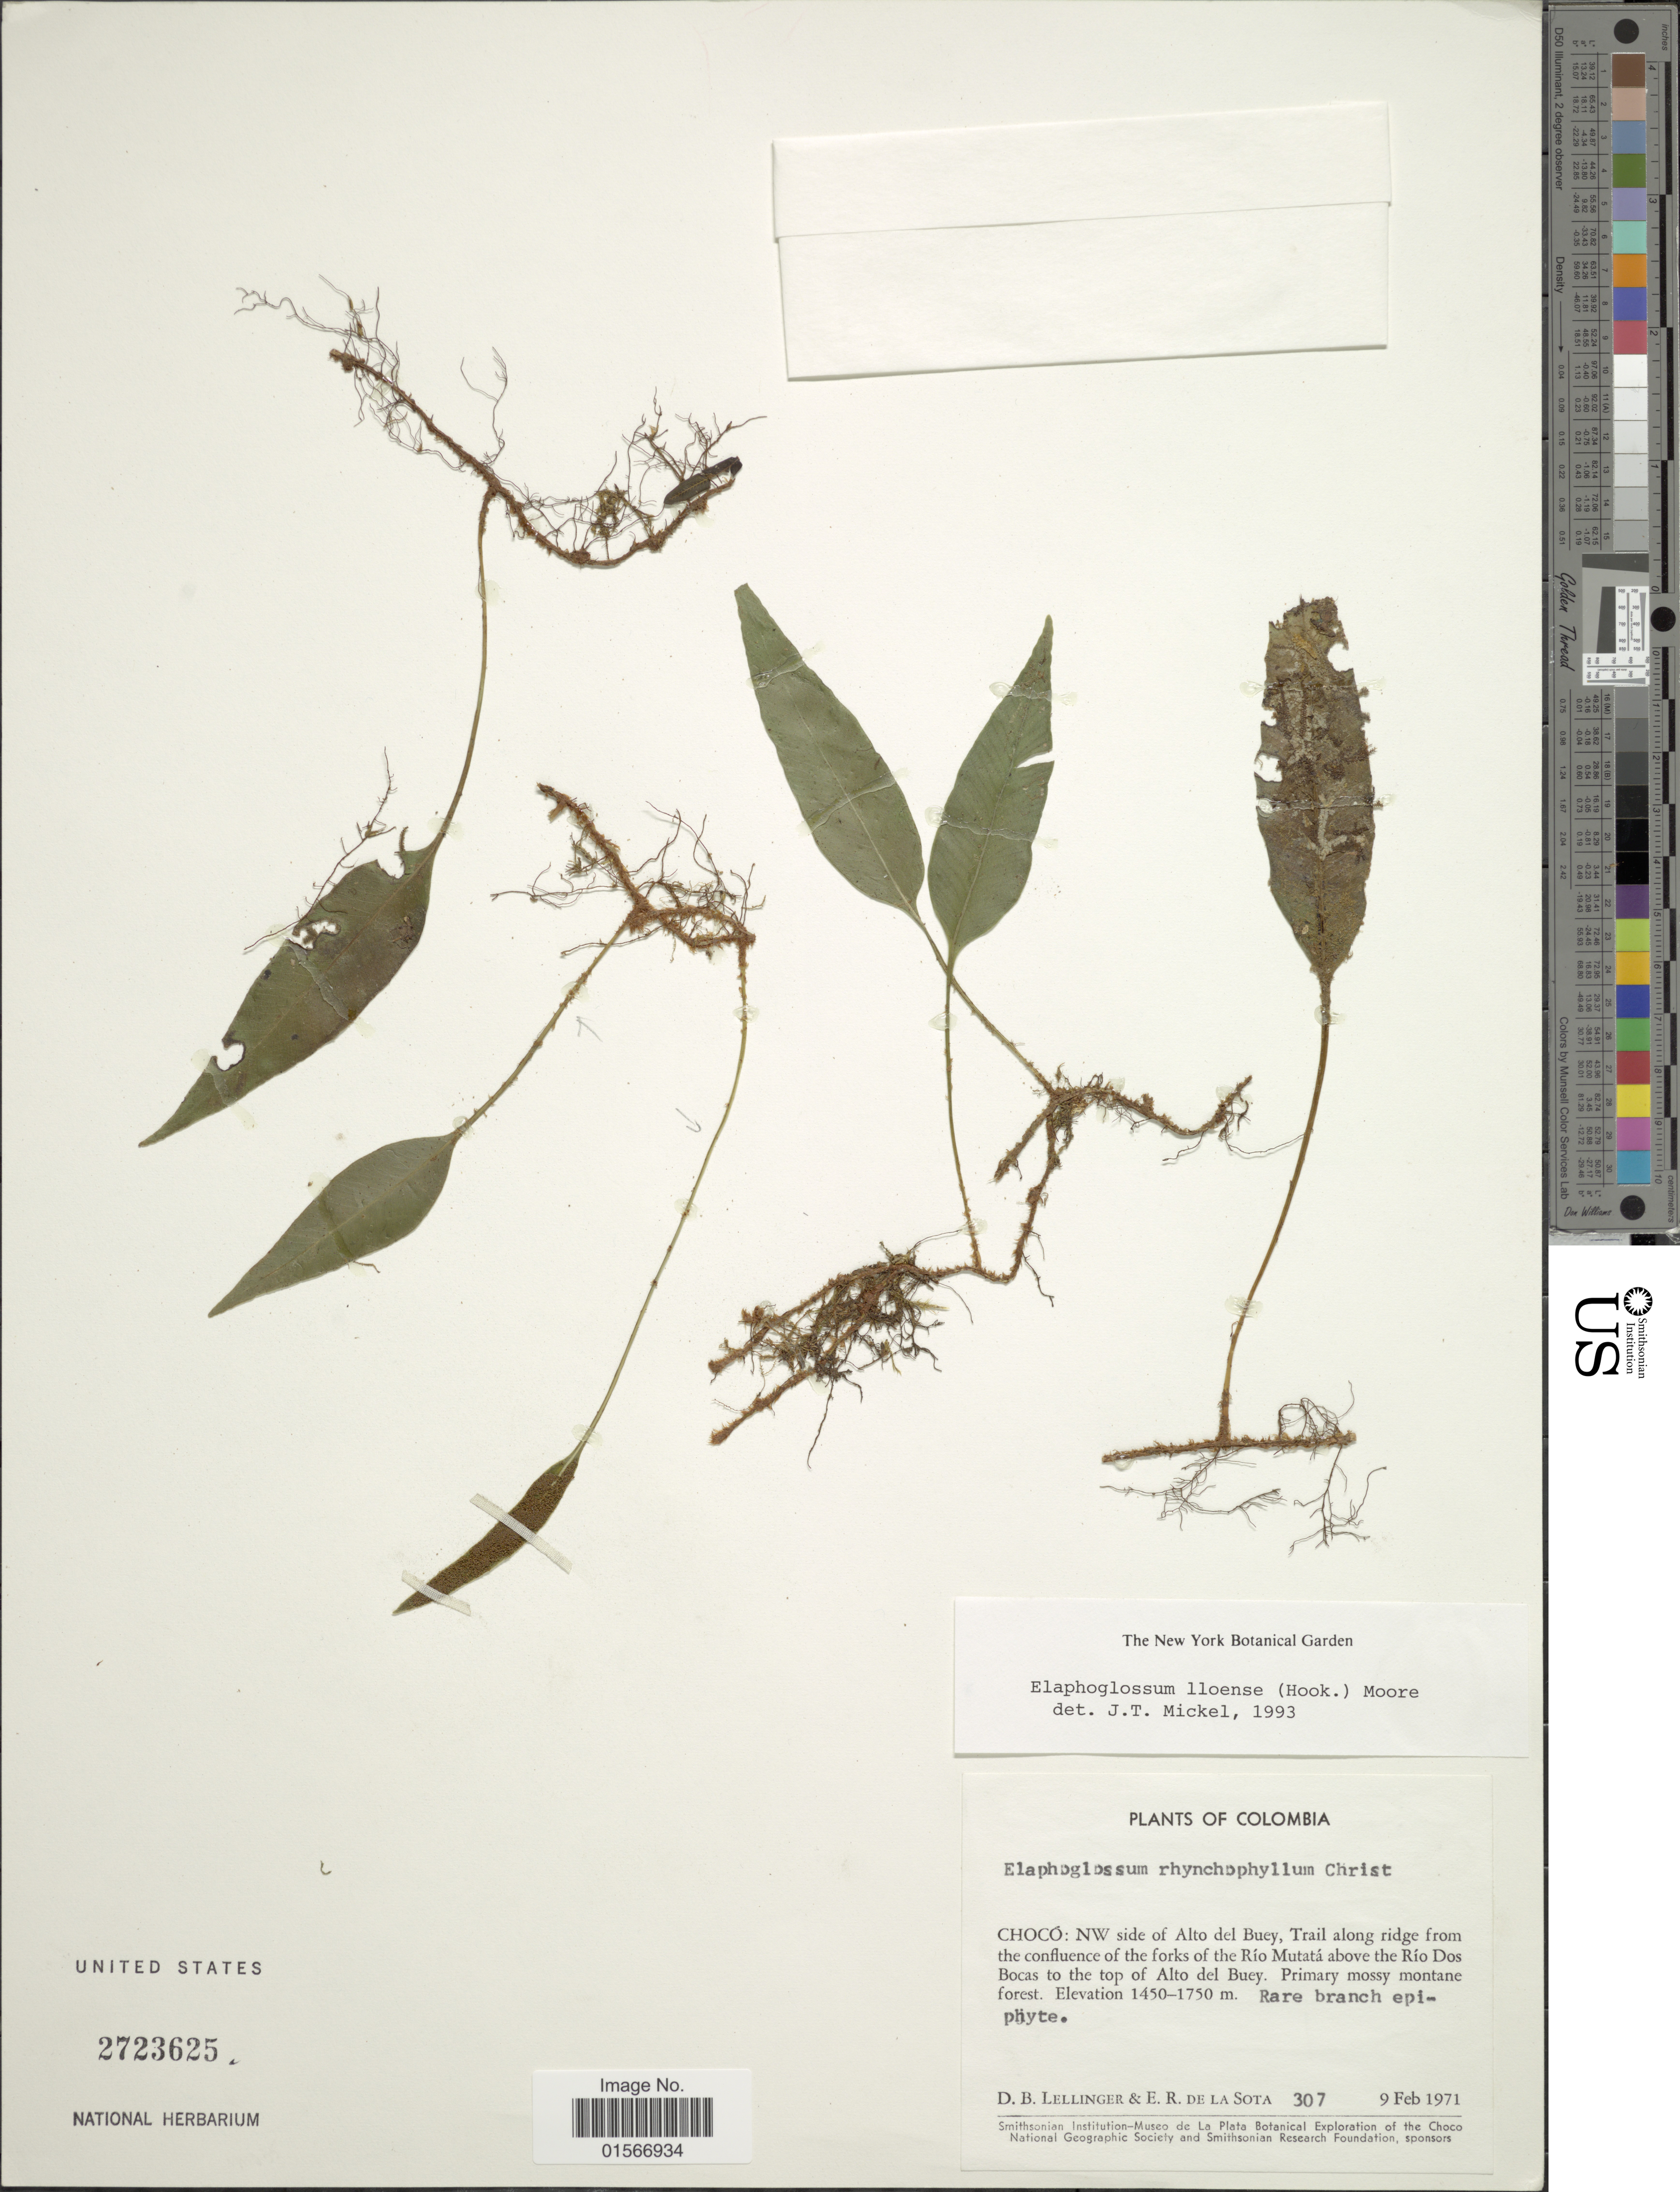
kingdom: Plantae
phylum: Tracheophyta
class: Polypodiopsida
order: Polypodiales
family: Dryopteridaceae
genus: Elaphoglossum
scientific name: Elaphoglossum lloense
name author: (Hook.) T. Moore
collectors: D. B. Lellinger & E. R. de la Sota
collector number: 307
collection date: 1971-02-09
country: Colombia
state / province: Chocó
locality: NW side of Alto del Buey, Trail along ridg from the confluence of the forks of the Río Mutatá above the Río Dos Bocas to the top of Alto del Buey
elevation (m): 1450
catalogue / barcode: US 2723625